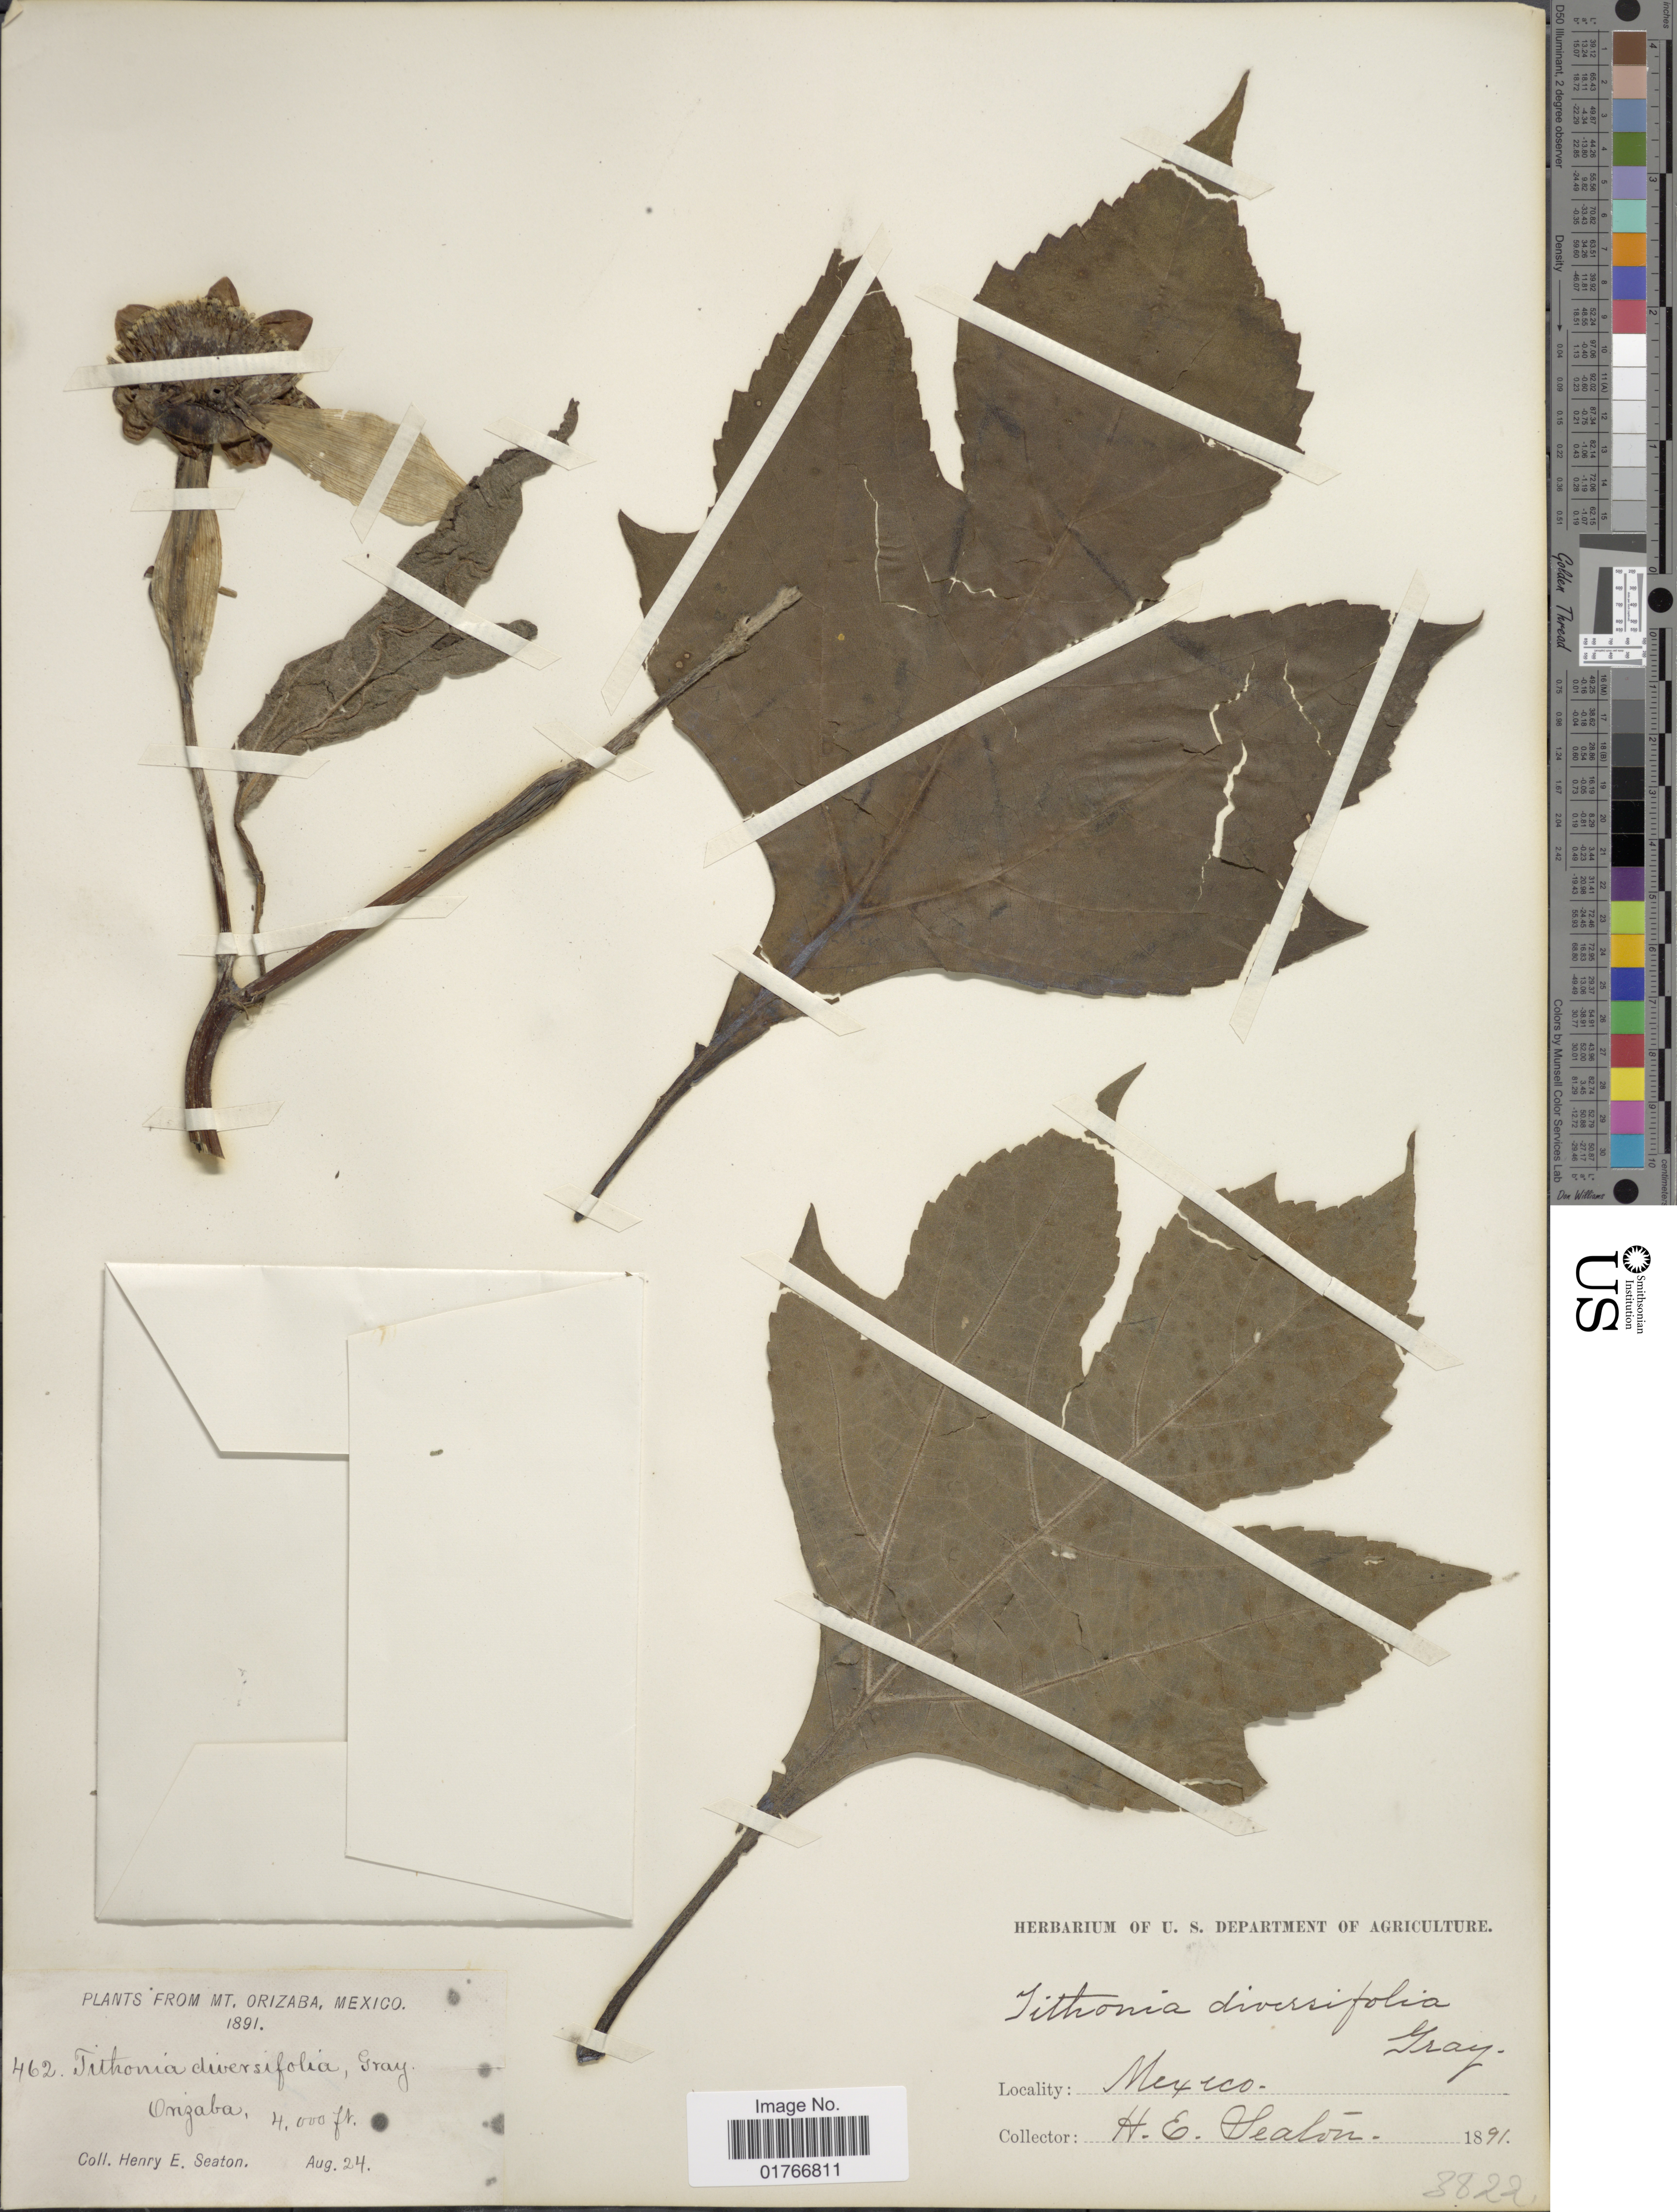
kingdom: Plantae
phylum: Tracheophyta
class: Magnoliopsida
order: Asterales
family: Asteraceae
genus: Tithonia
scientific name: Tithonia diversifolia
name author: (Hemsl.) A. Gray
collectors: H. E. Seaton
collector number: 462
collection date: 1891-08-24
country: Mexico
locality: Mt. Orizaba, Orizaba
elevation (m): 1219